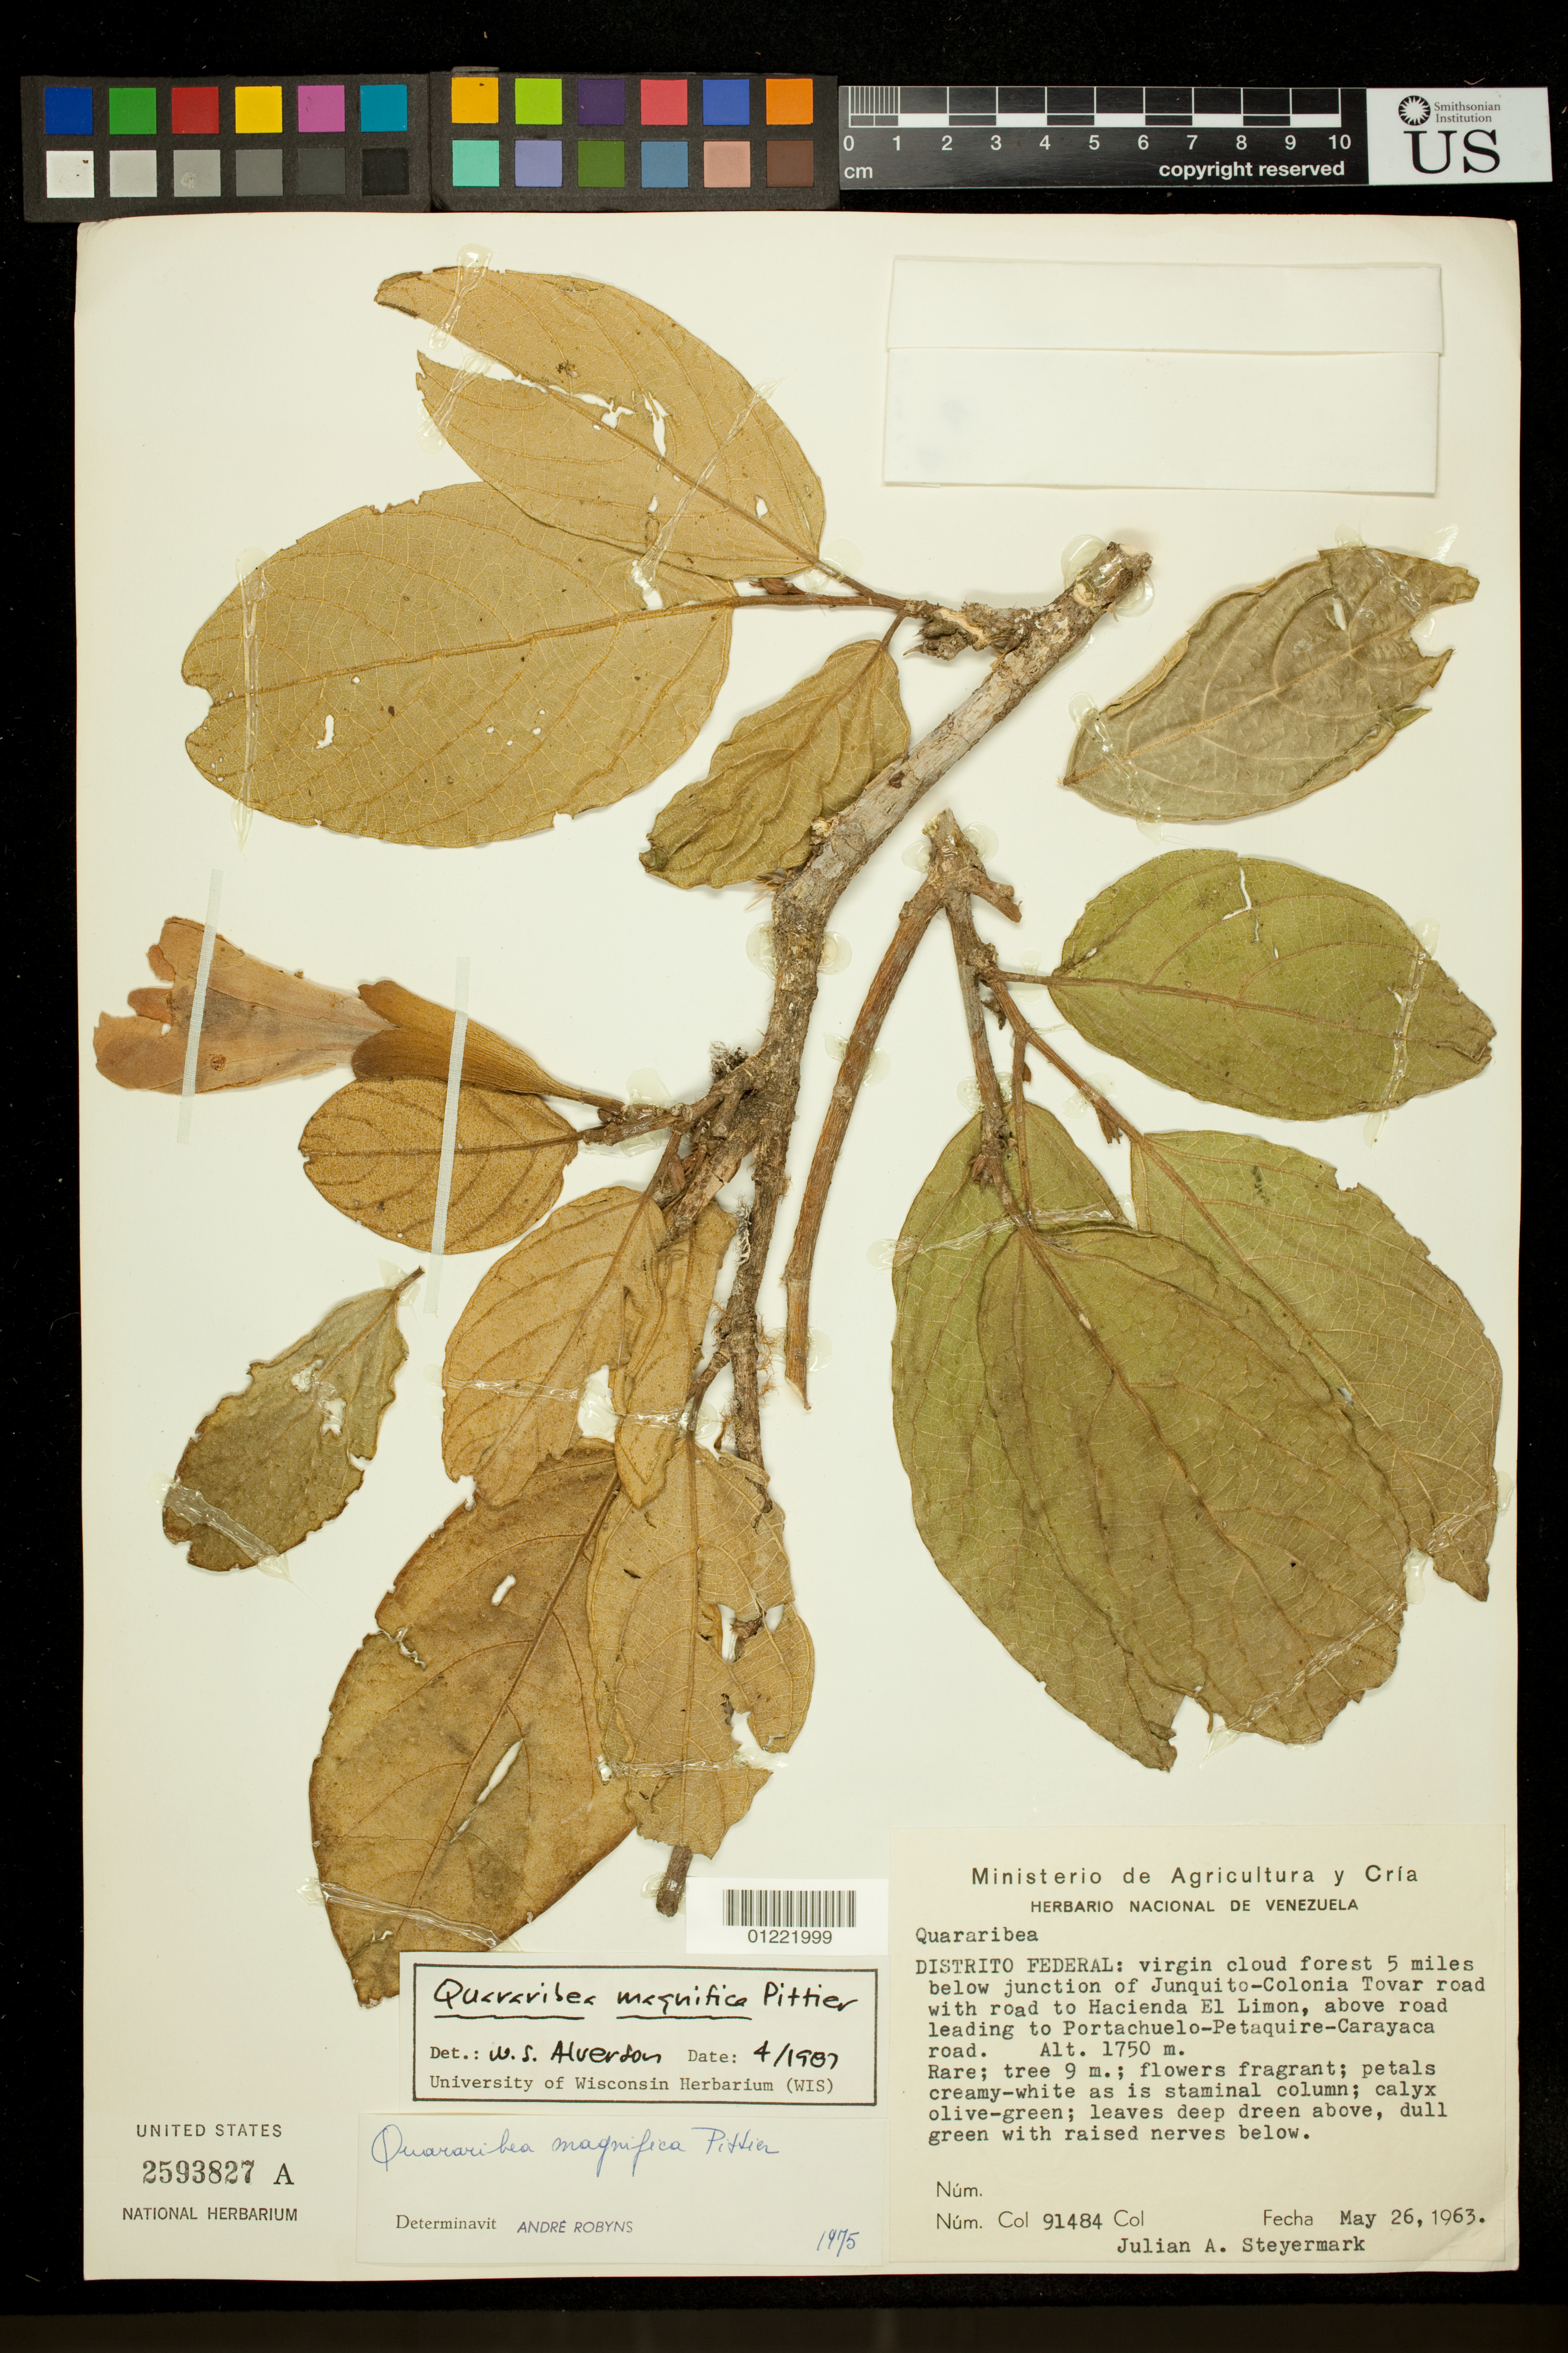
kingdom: Plantae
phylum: Tracheophyta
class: Magnoliopsida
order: Malvales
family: Malvaceae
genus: Quararibea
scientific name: Quararibea magnifica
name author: Pittier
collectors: J. Steyermark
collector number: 91484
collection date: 1963-05-26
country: Venezuela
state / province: Distrito Federal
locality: Virgin cloud forest 5 miles below junction of Junquito-Colonia Tovar road with road to Hacienda El Limon, above road leading to Portachuelo-Petaquire-Carayaca road.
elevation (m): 1750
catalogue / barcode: US 2593827A